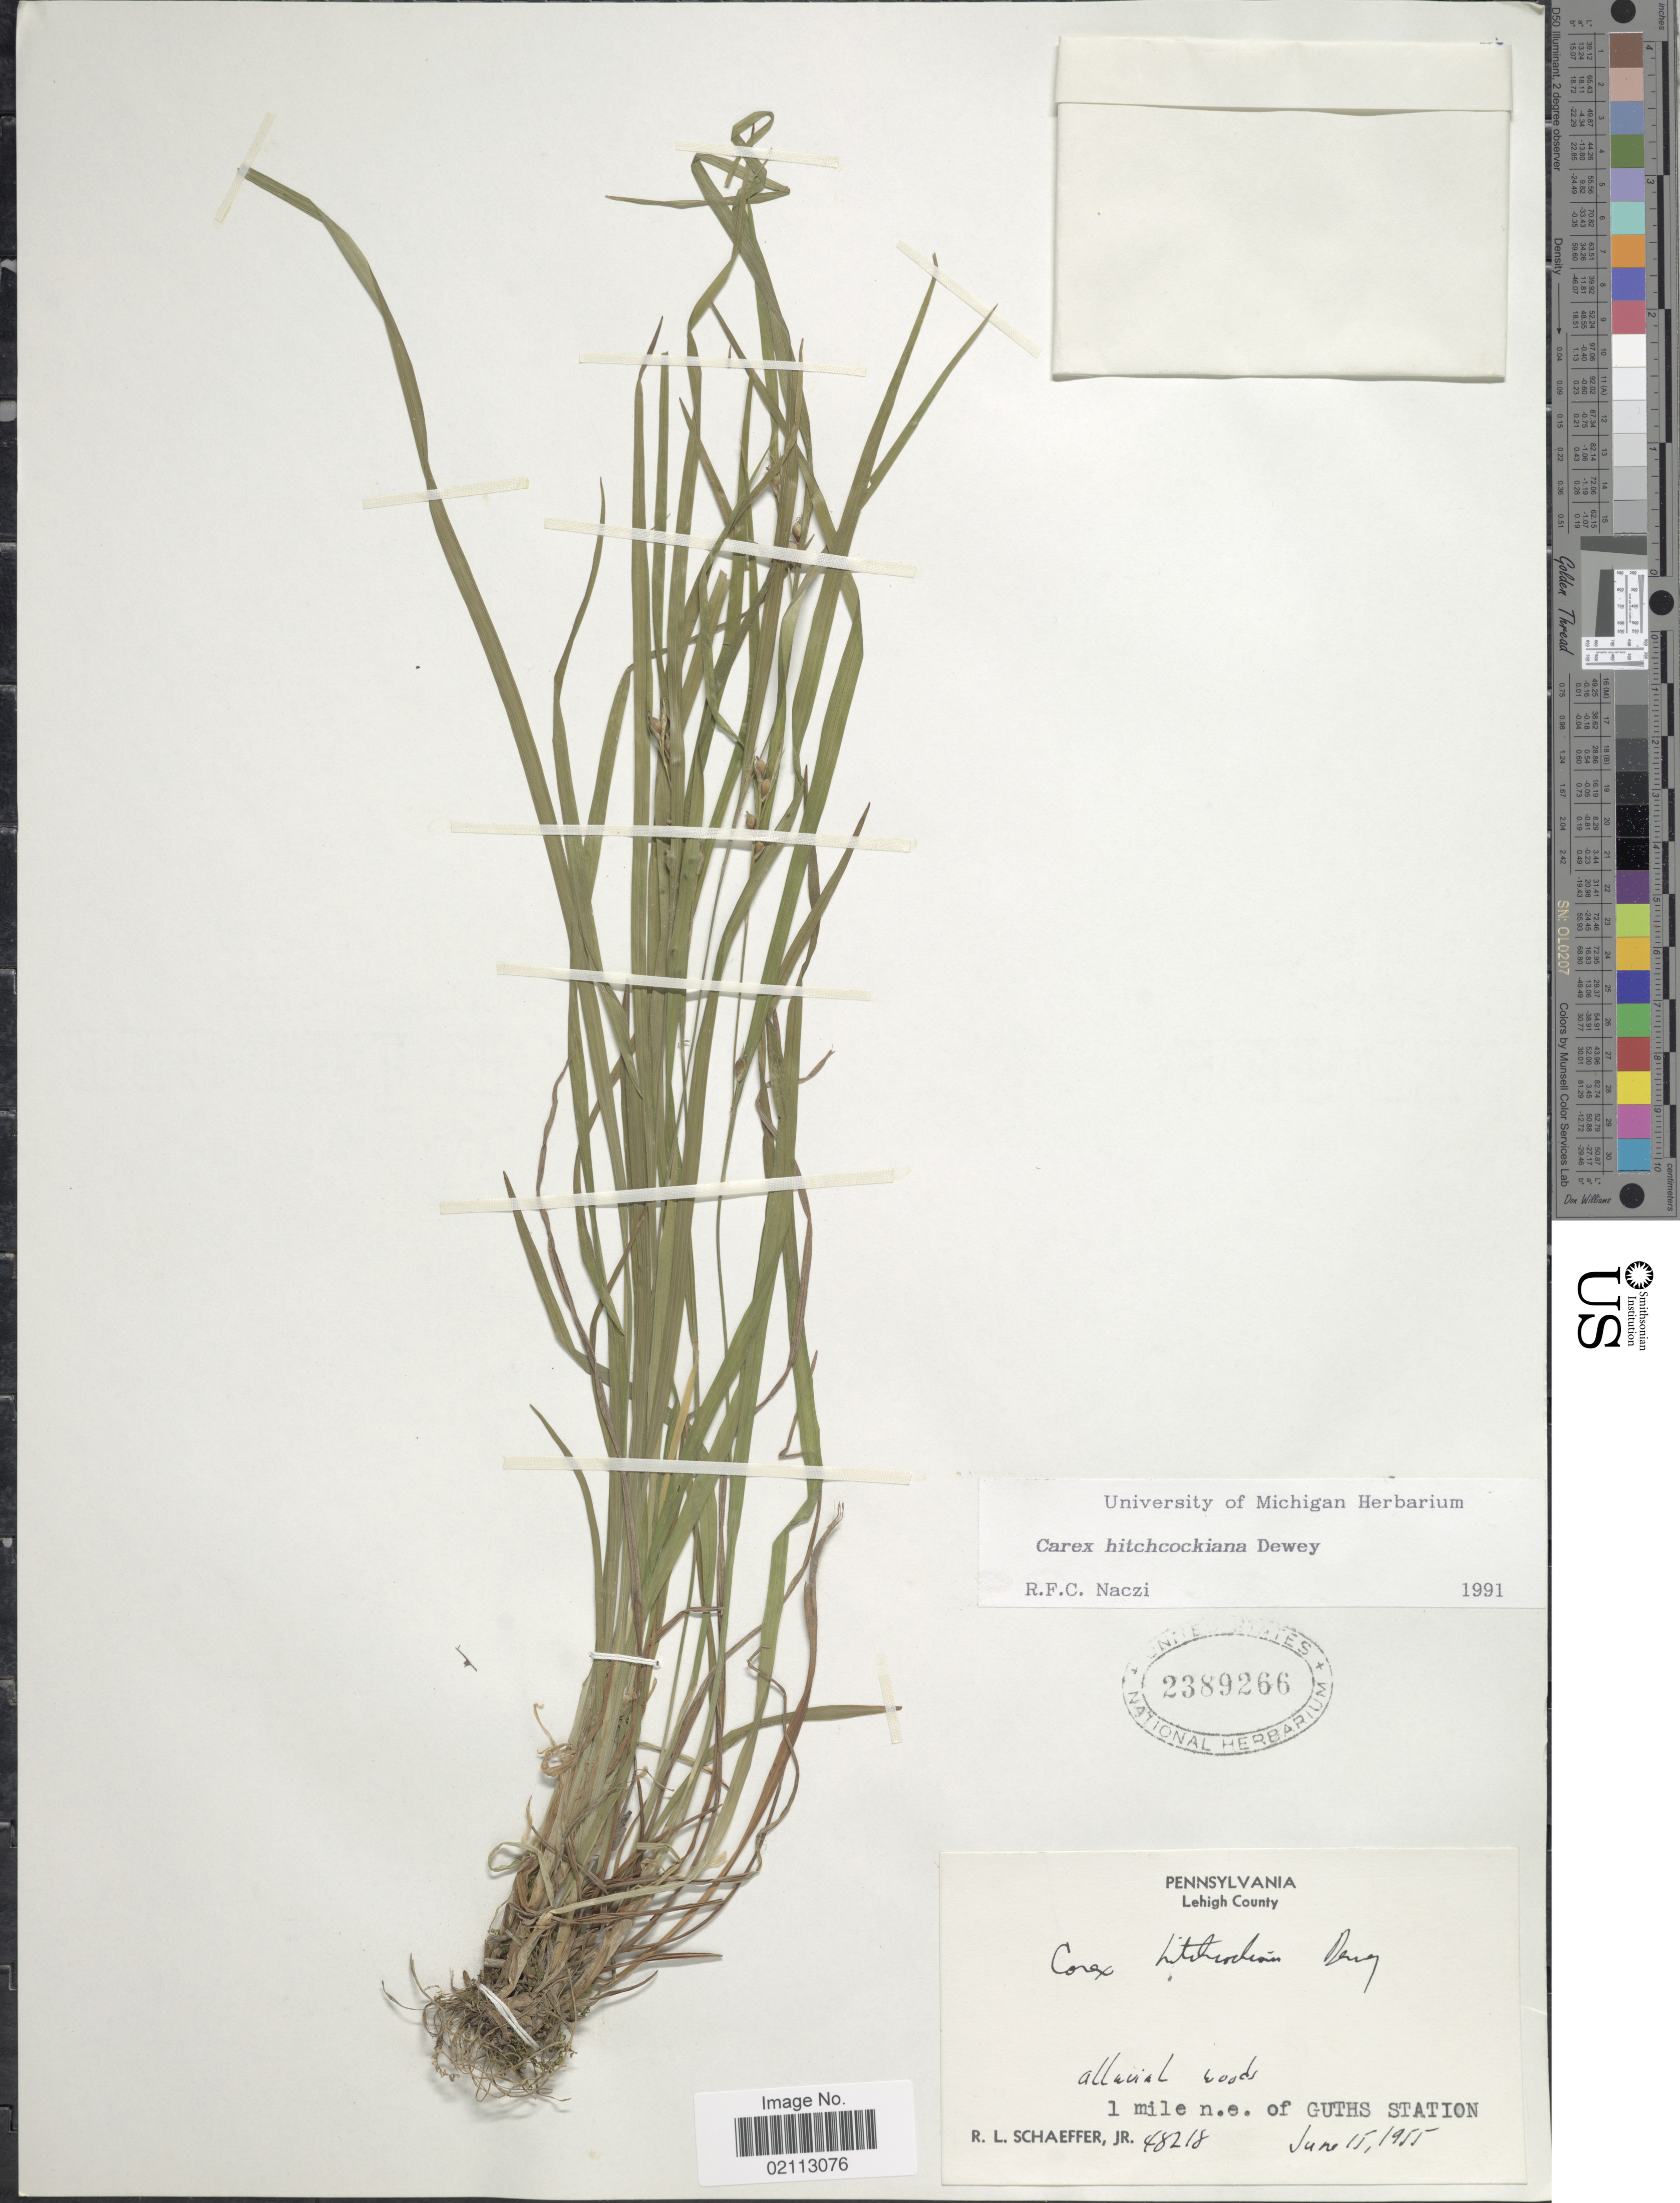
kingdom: Plantae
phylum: Tracheophyta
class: Liliopsida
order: Poales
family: Cyperaceae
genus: Carex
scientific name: Carex hitchcockiana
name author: Dewey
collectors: R. L. Schaeffer Jr.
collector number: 48218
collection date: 1955-06-15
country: United States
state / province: Pennsylvania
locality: Lehigh County, 1 mile n.e. of Guths Station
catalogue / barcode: US 2389266